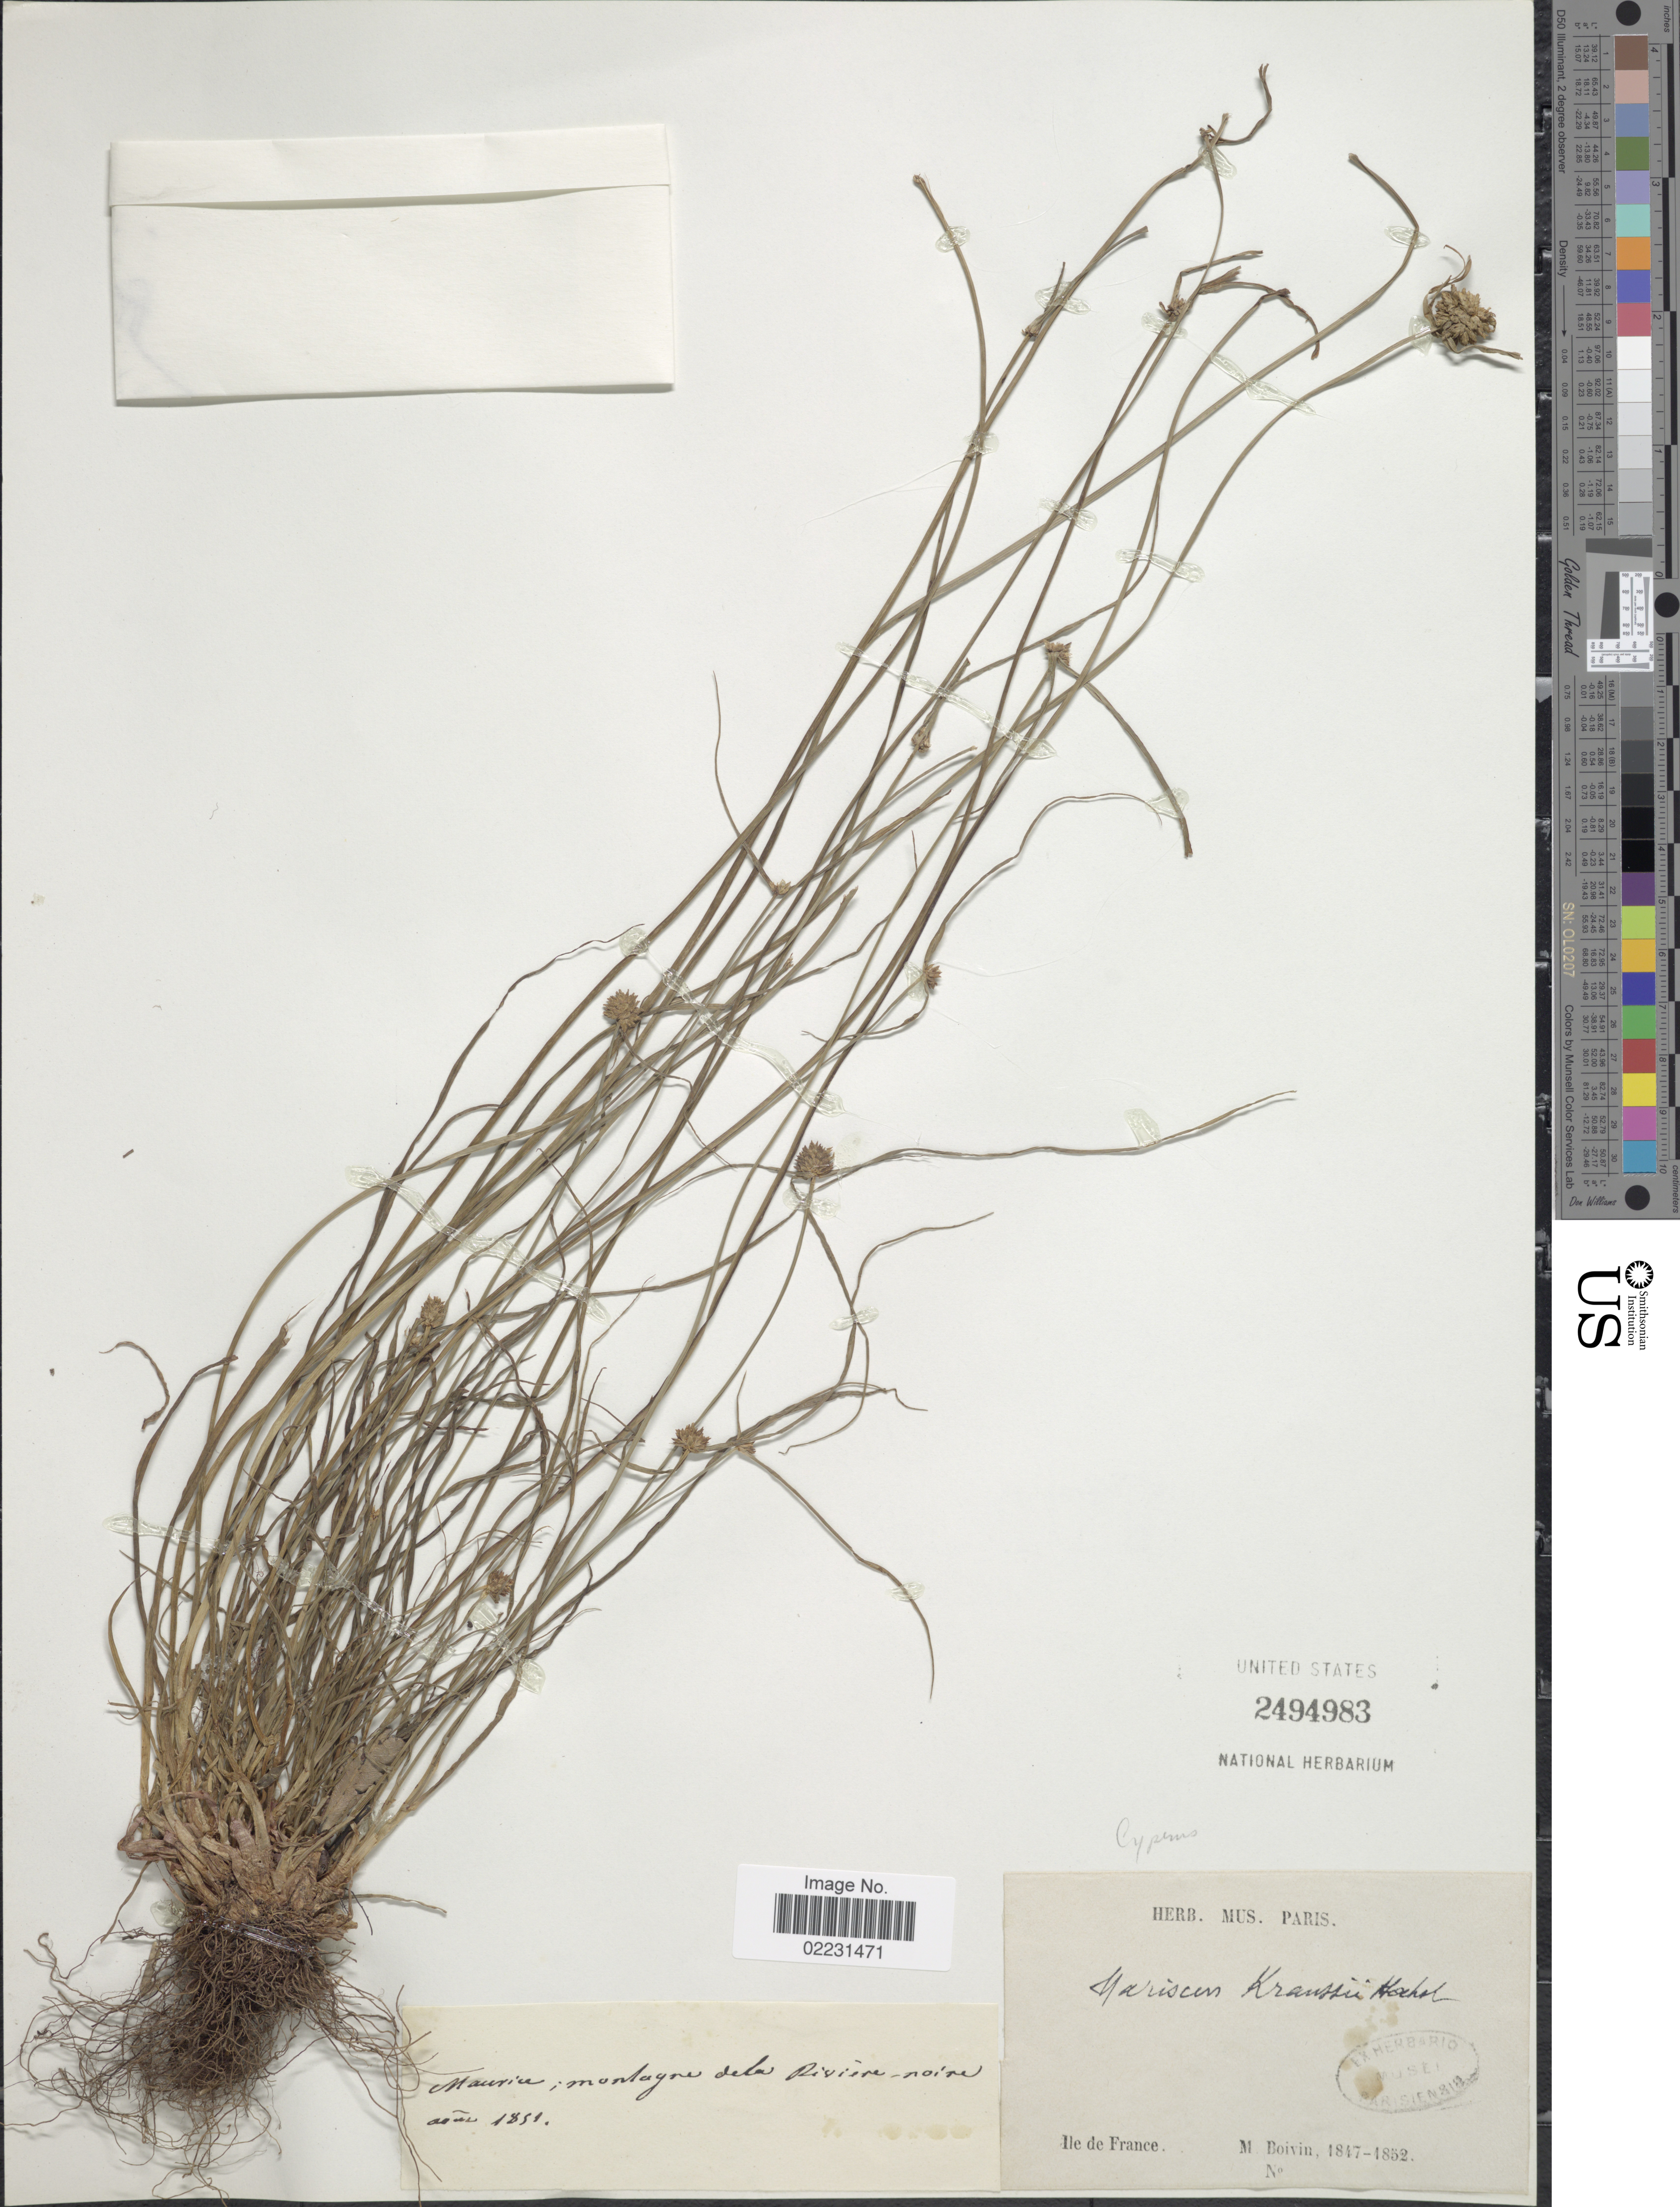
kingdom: Plantae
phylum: Tracheophyta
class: Liliopsida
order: Poales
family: Cyperaceae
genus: Cyperus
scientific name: Cyperus dubius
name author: Rottb.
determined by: Strong, Mark T., (BOT), Smithsonian Institution - National Museum of Natural History (UNITED STATES)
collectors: M. Boivin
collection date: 1851-08/1852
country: France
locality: Ile de France. Maurice; montagne dela Riviere-noire.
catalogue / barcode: US 2494983